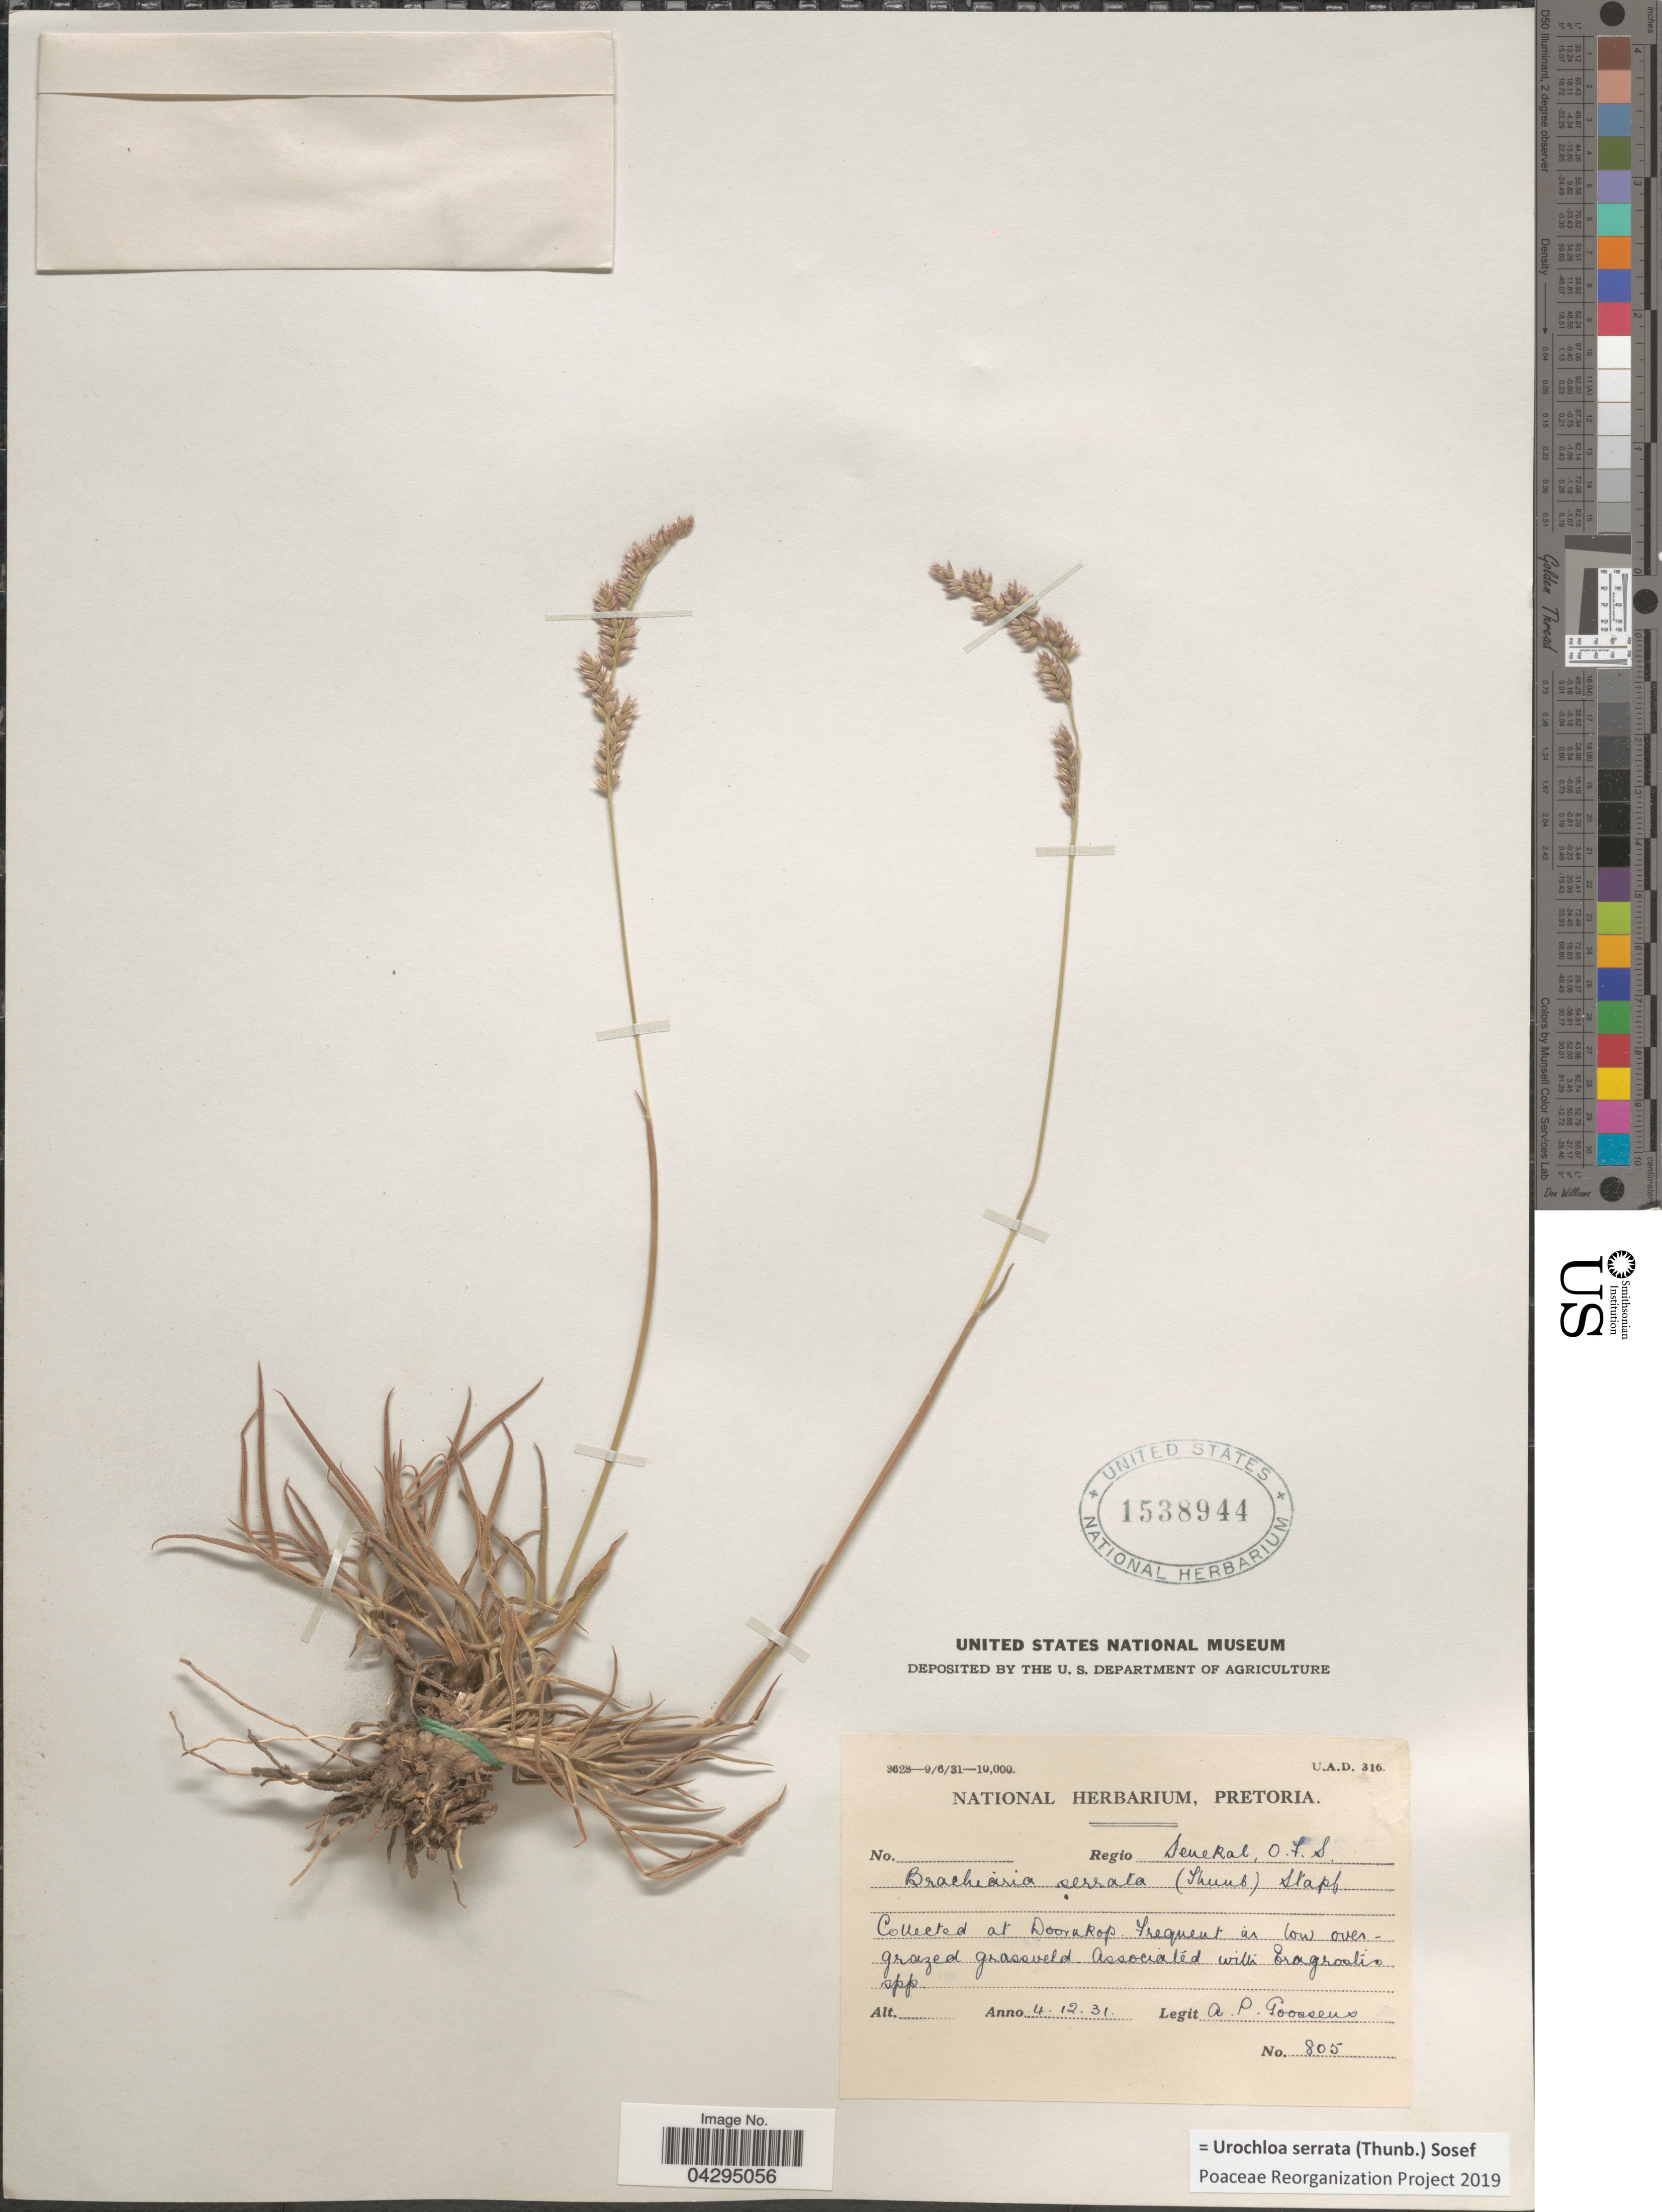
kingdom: Plantae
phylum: Tracheophyta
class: Liliopsida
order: Poales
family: Poaceae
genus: Urochloa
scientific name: Urochloa serrata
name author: (Thunb.) Sosef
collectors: A. P. G. Goossens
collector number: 805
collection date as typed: Transcribed d/m/y: 4/12/31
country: South Africa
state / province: Free State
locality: Regio General, O.F.S. At Doornkop. Frequent in low overgrazed grassveld.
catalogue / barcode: US 1538944